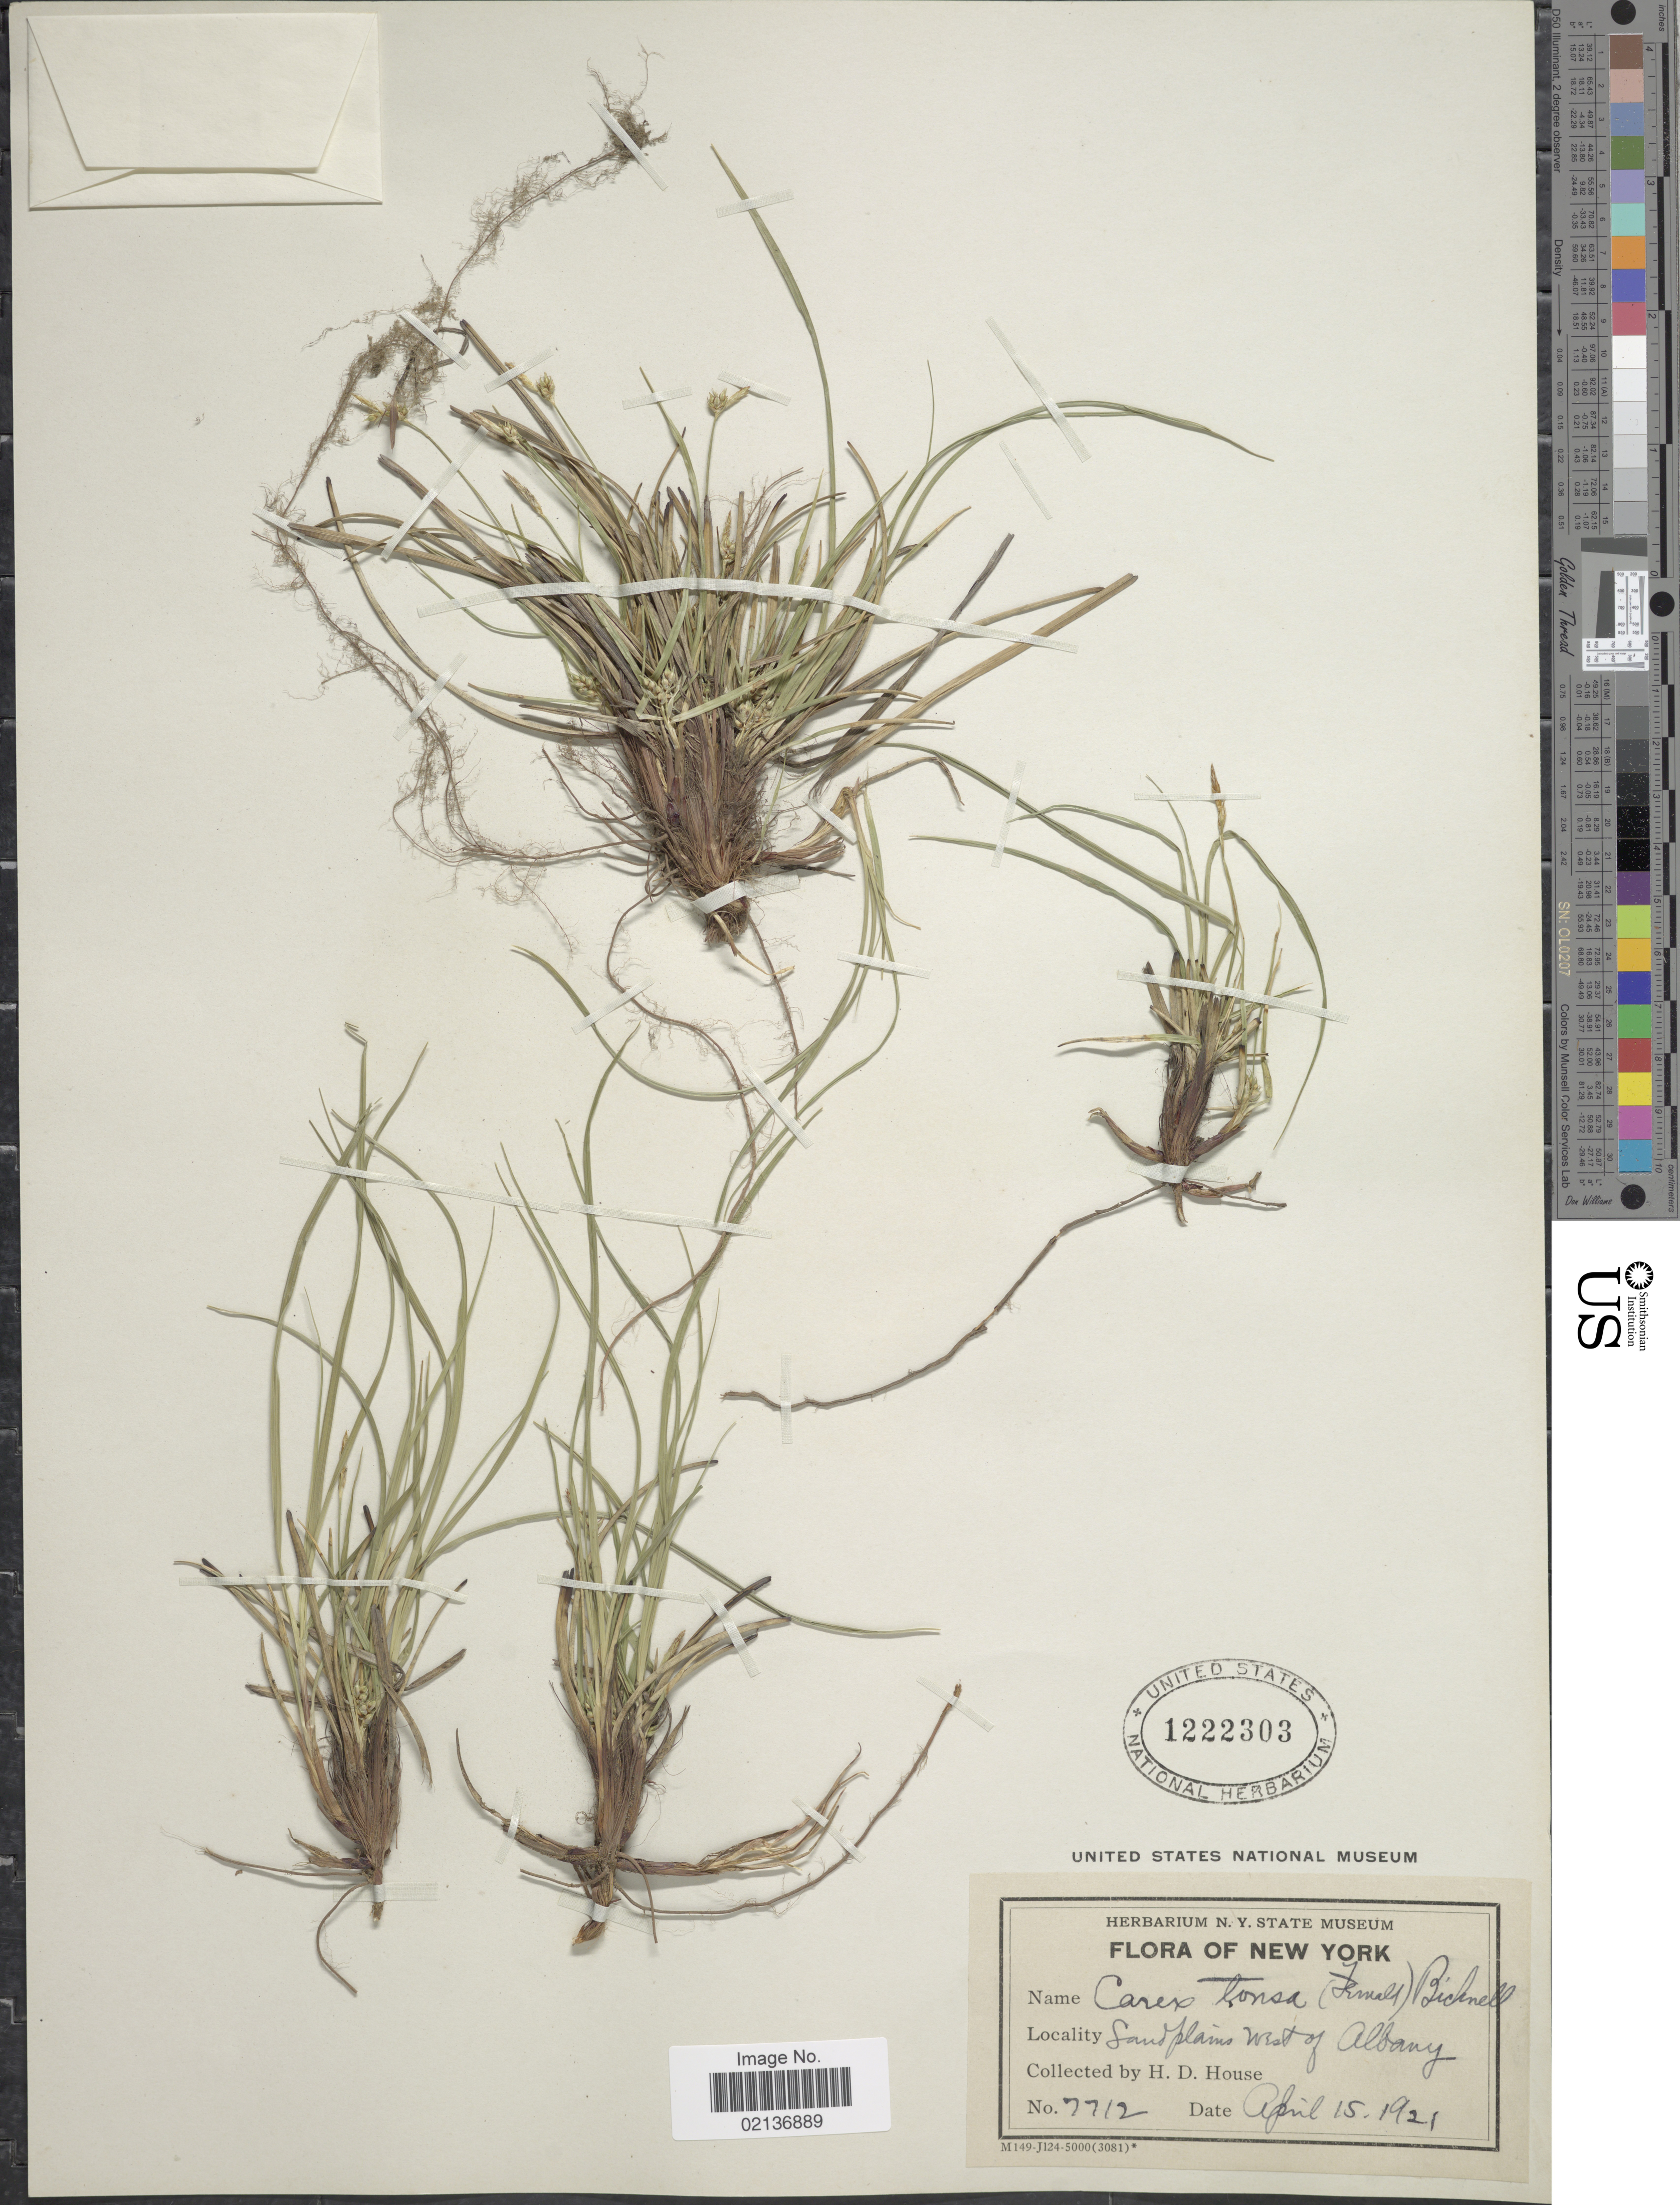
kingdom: Plantae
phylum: Tracheophyta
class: Liliopsida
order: Poales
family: Cyperaceae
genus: Carex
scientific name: Carex tonsa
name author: (Fernald) E.P. Bicknell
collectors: H. D. House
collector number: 7712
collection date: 1921-04-15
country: United States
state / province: New York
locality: Sandplains west of Albany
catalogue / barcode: US 1222303